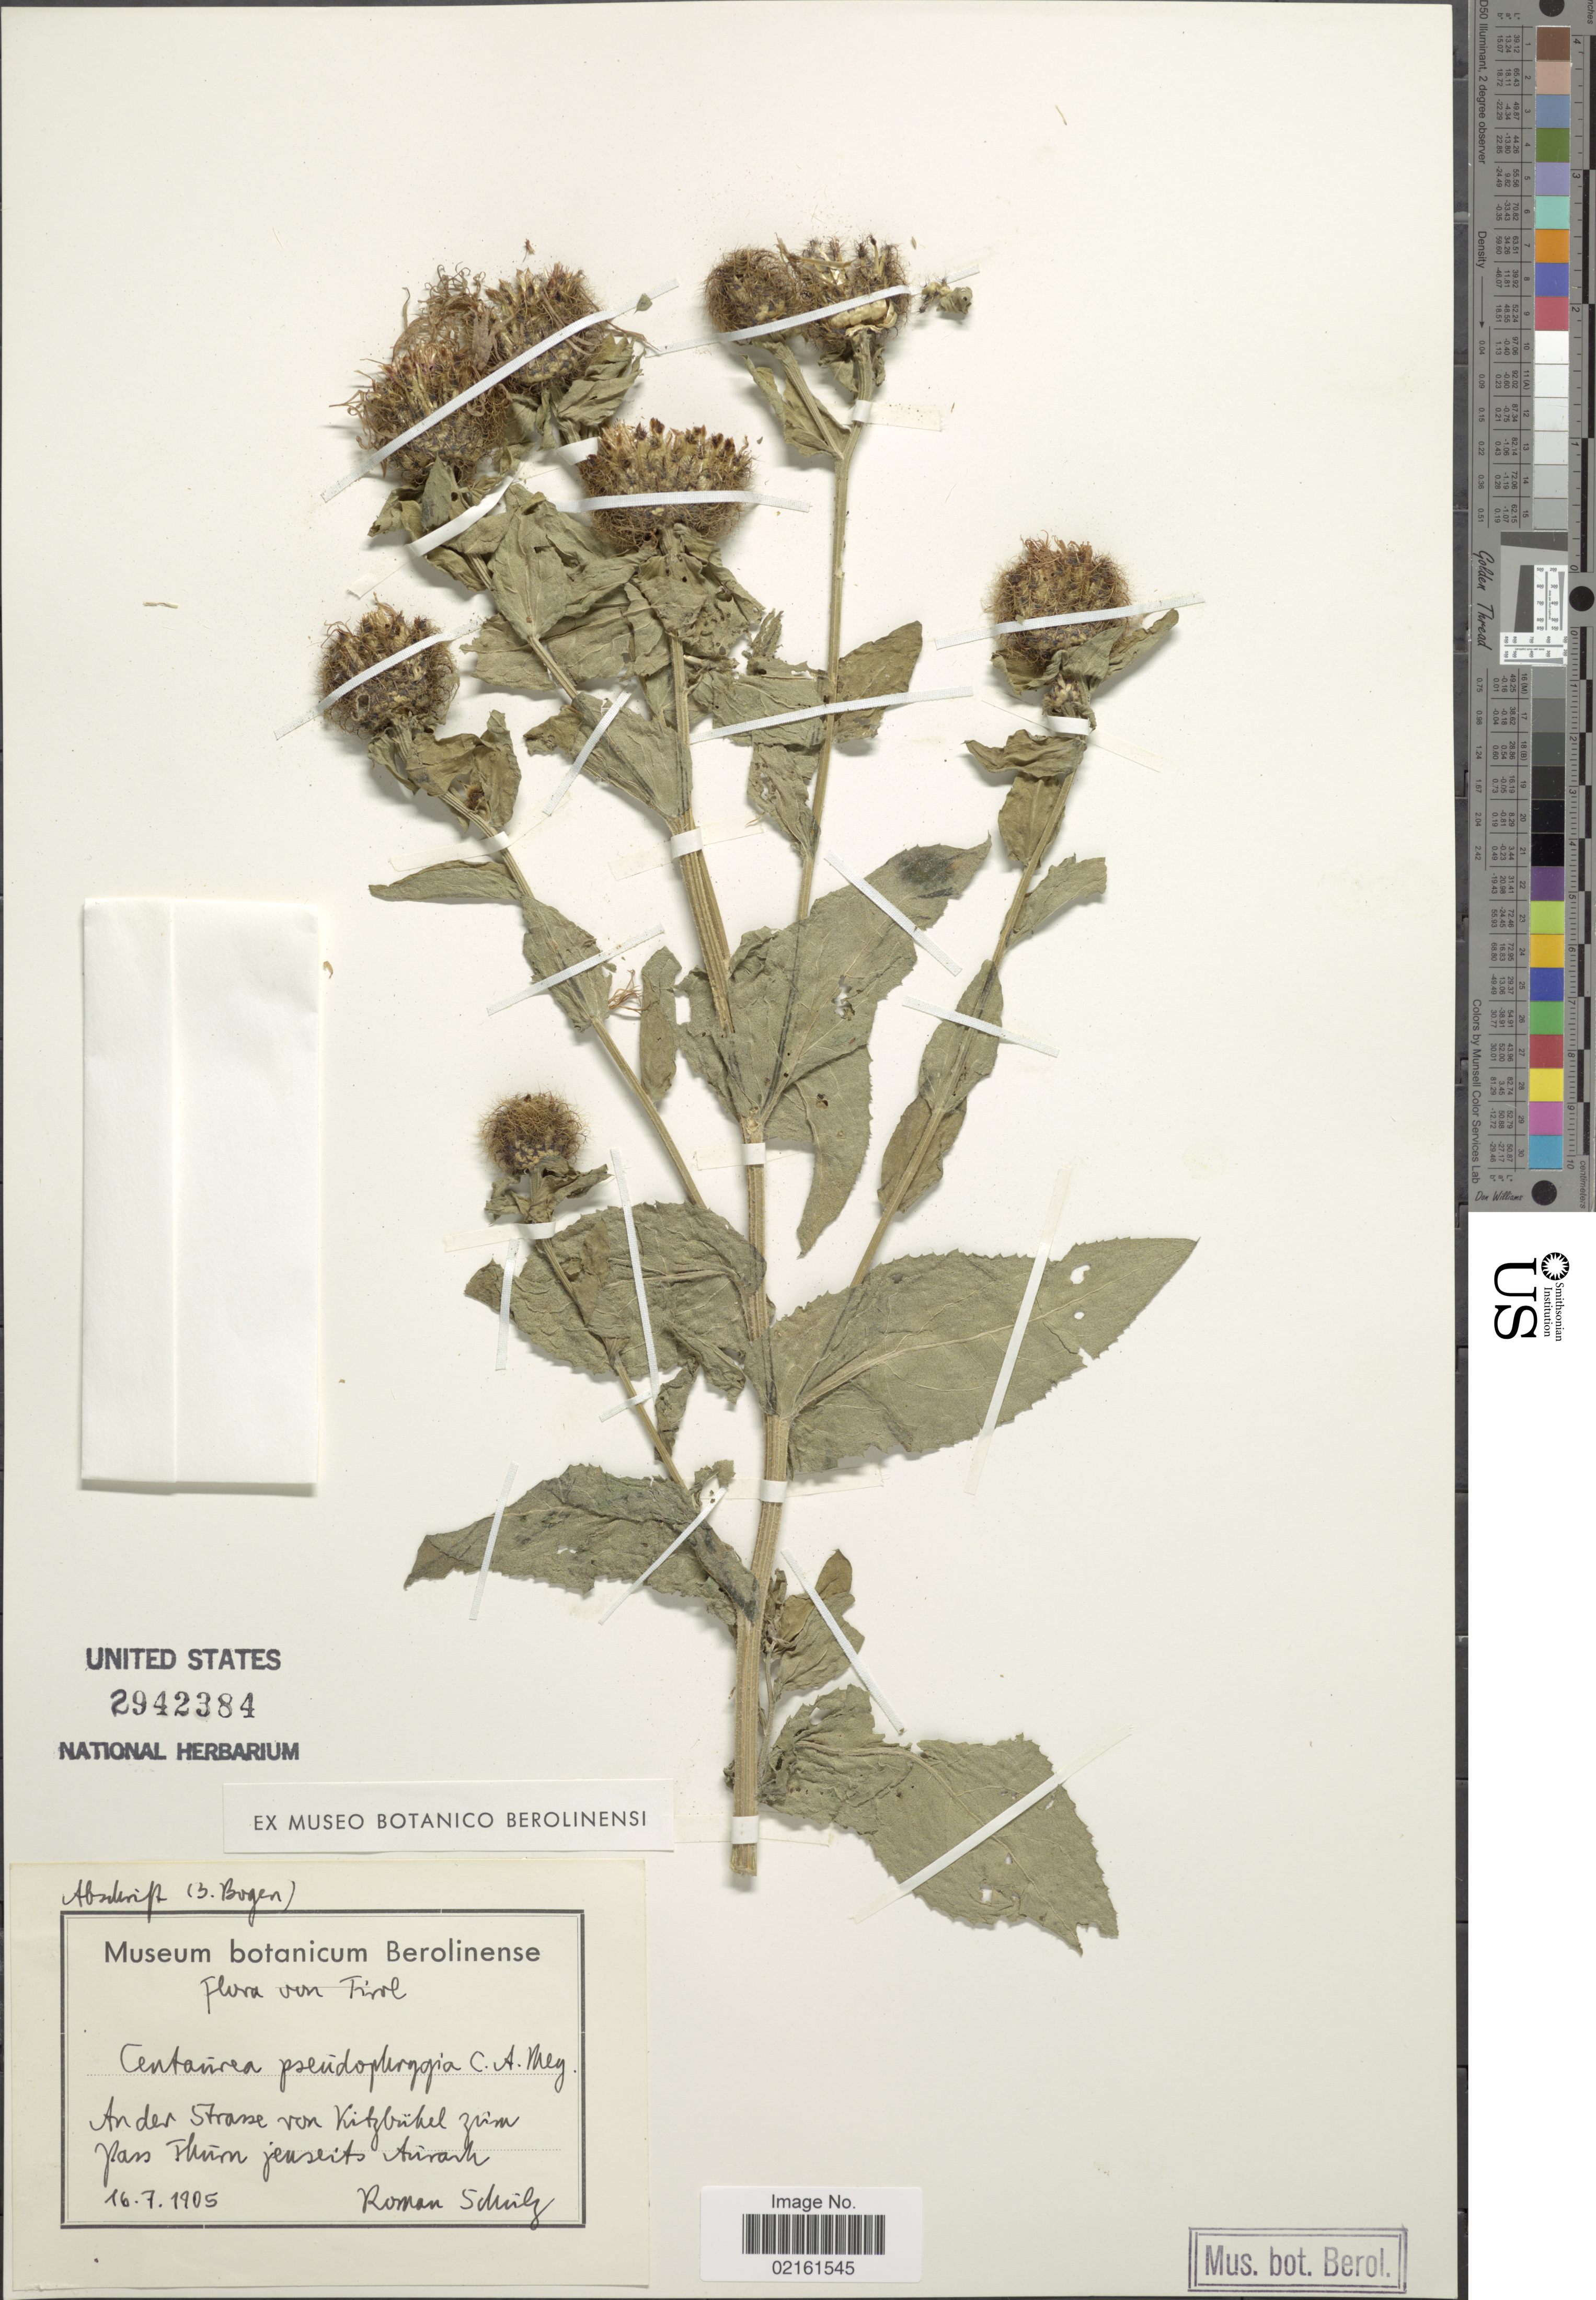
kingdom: Plantae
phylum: Tracheophyta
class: Magnoliopsida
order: Asterales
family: Asteraceae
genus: Centaurea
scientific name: Centaurea phrygia subsp. pseudophrygia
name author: (C.A. Mey.) Gugler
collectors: R. Schulz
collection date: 1905-07-16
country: Austria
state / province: Tirol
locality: An der Strabe von Kitzbukel zum pass Thum jeuseits Aurach [interpreted]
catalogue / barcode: US 2942384